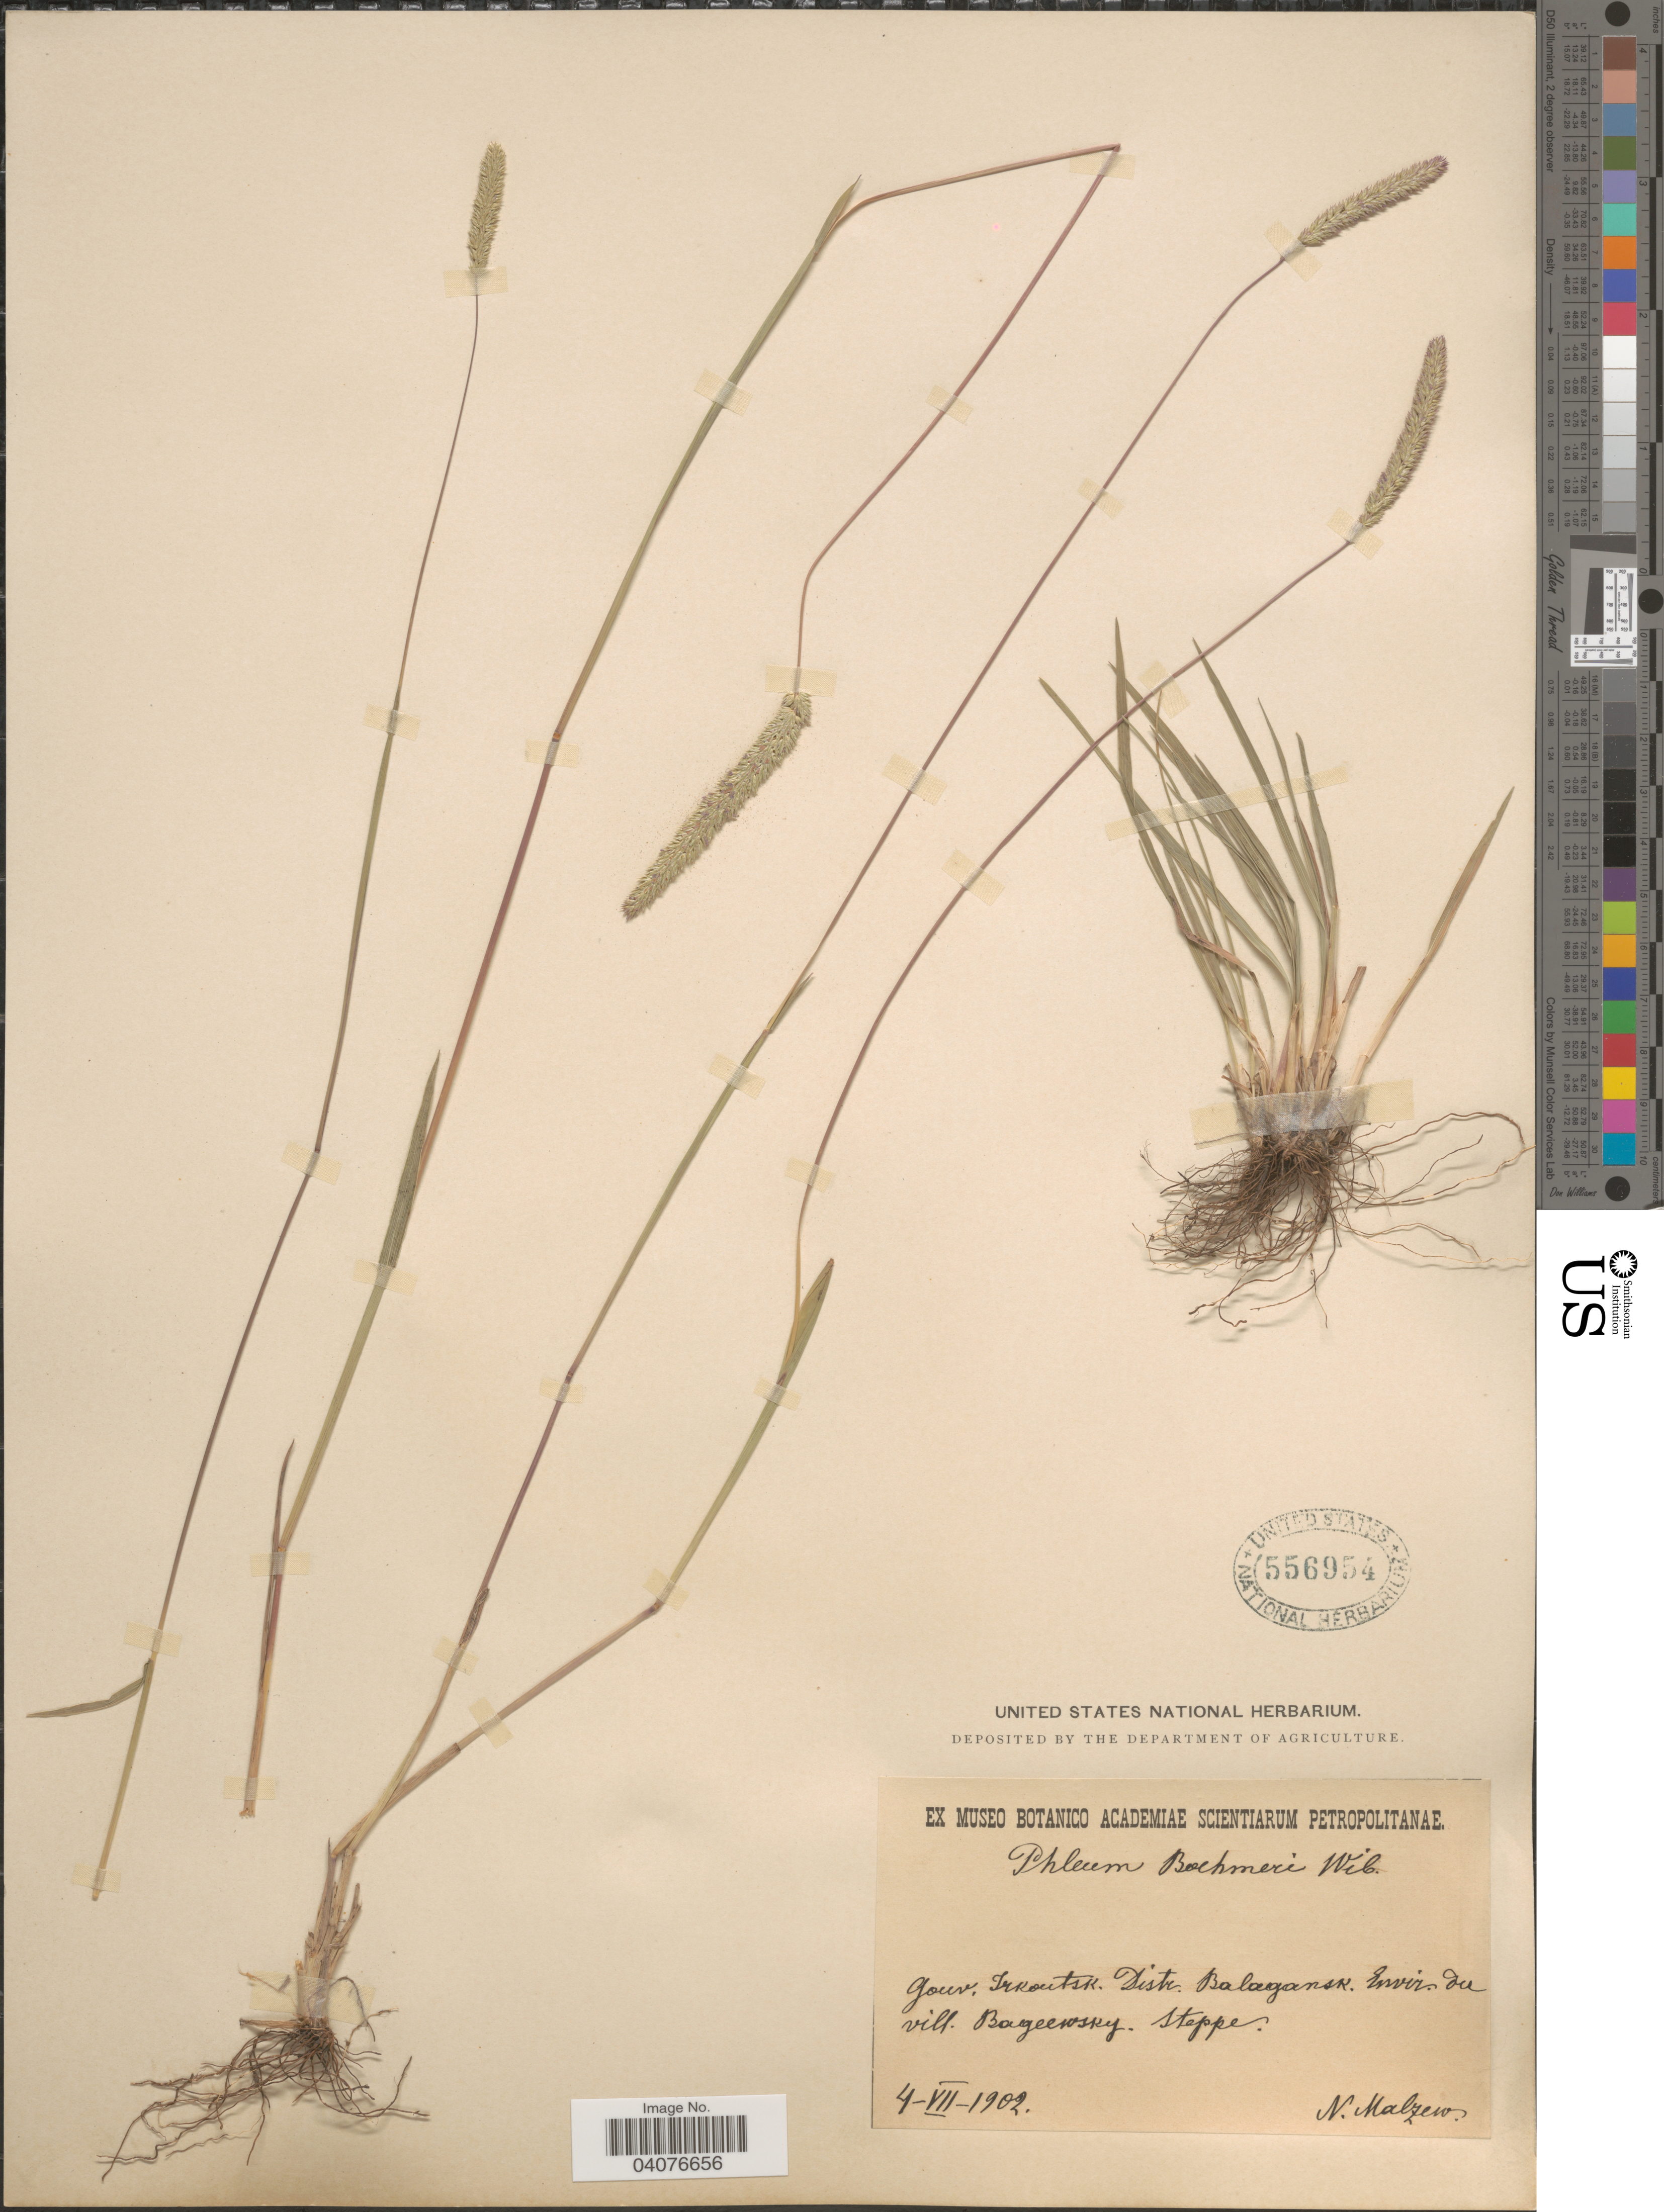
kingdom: Plantae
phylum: Tracheophyta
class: Liliopsida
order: Poales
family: Poaceae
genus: Phleum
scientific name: Phleum phleoides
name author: (L.) H. Karst.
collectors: N. Malzew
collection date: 1902-07-04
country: Russian Federation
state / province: Irkutsk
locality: Gouv. Irkoutsk. Distr. Balagansk. Envir. du vill. Bageewsky.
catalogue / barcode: US 556954